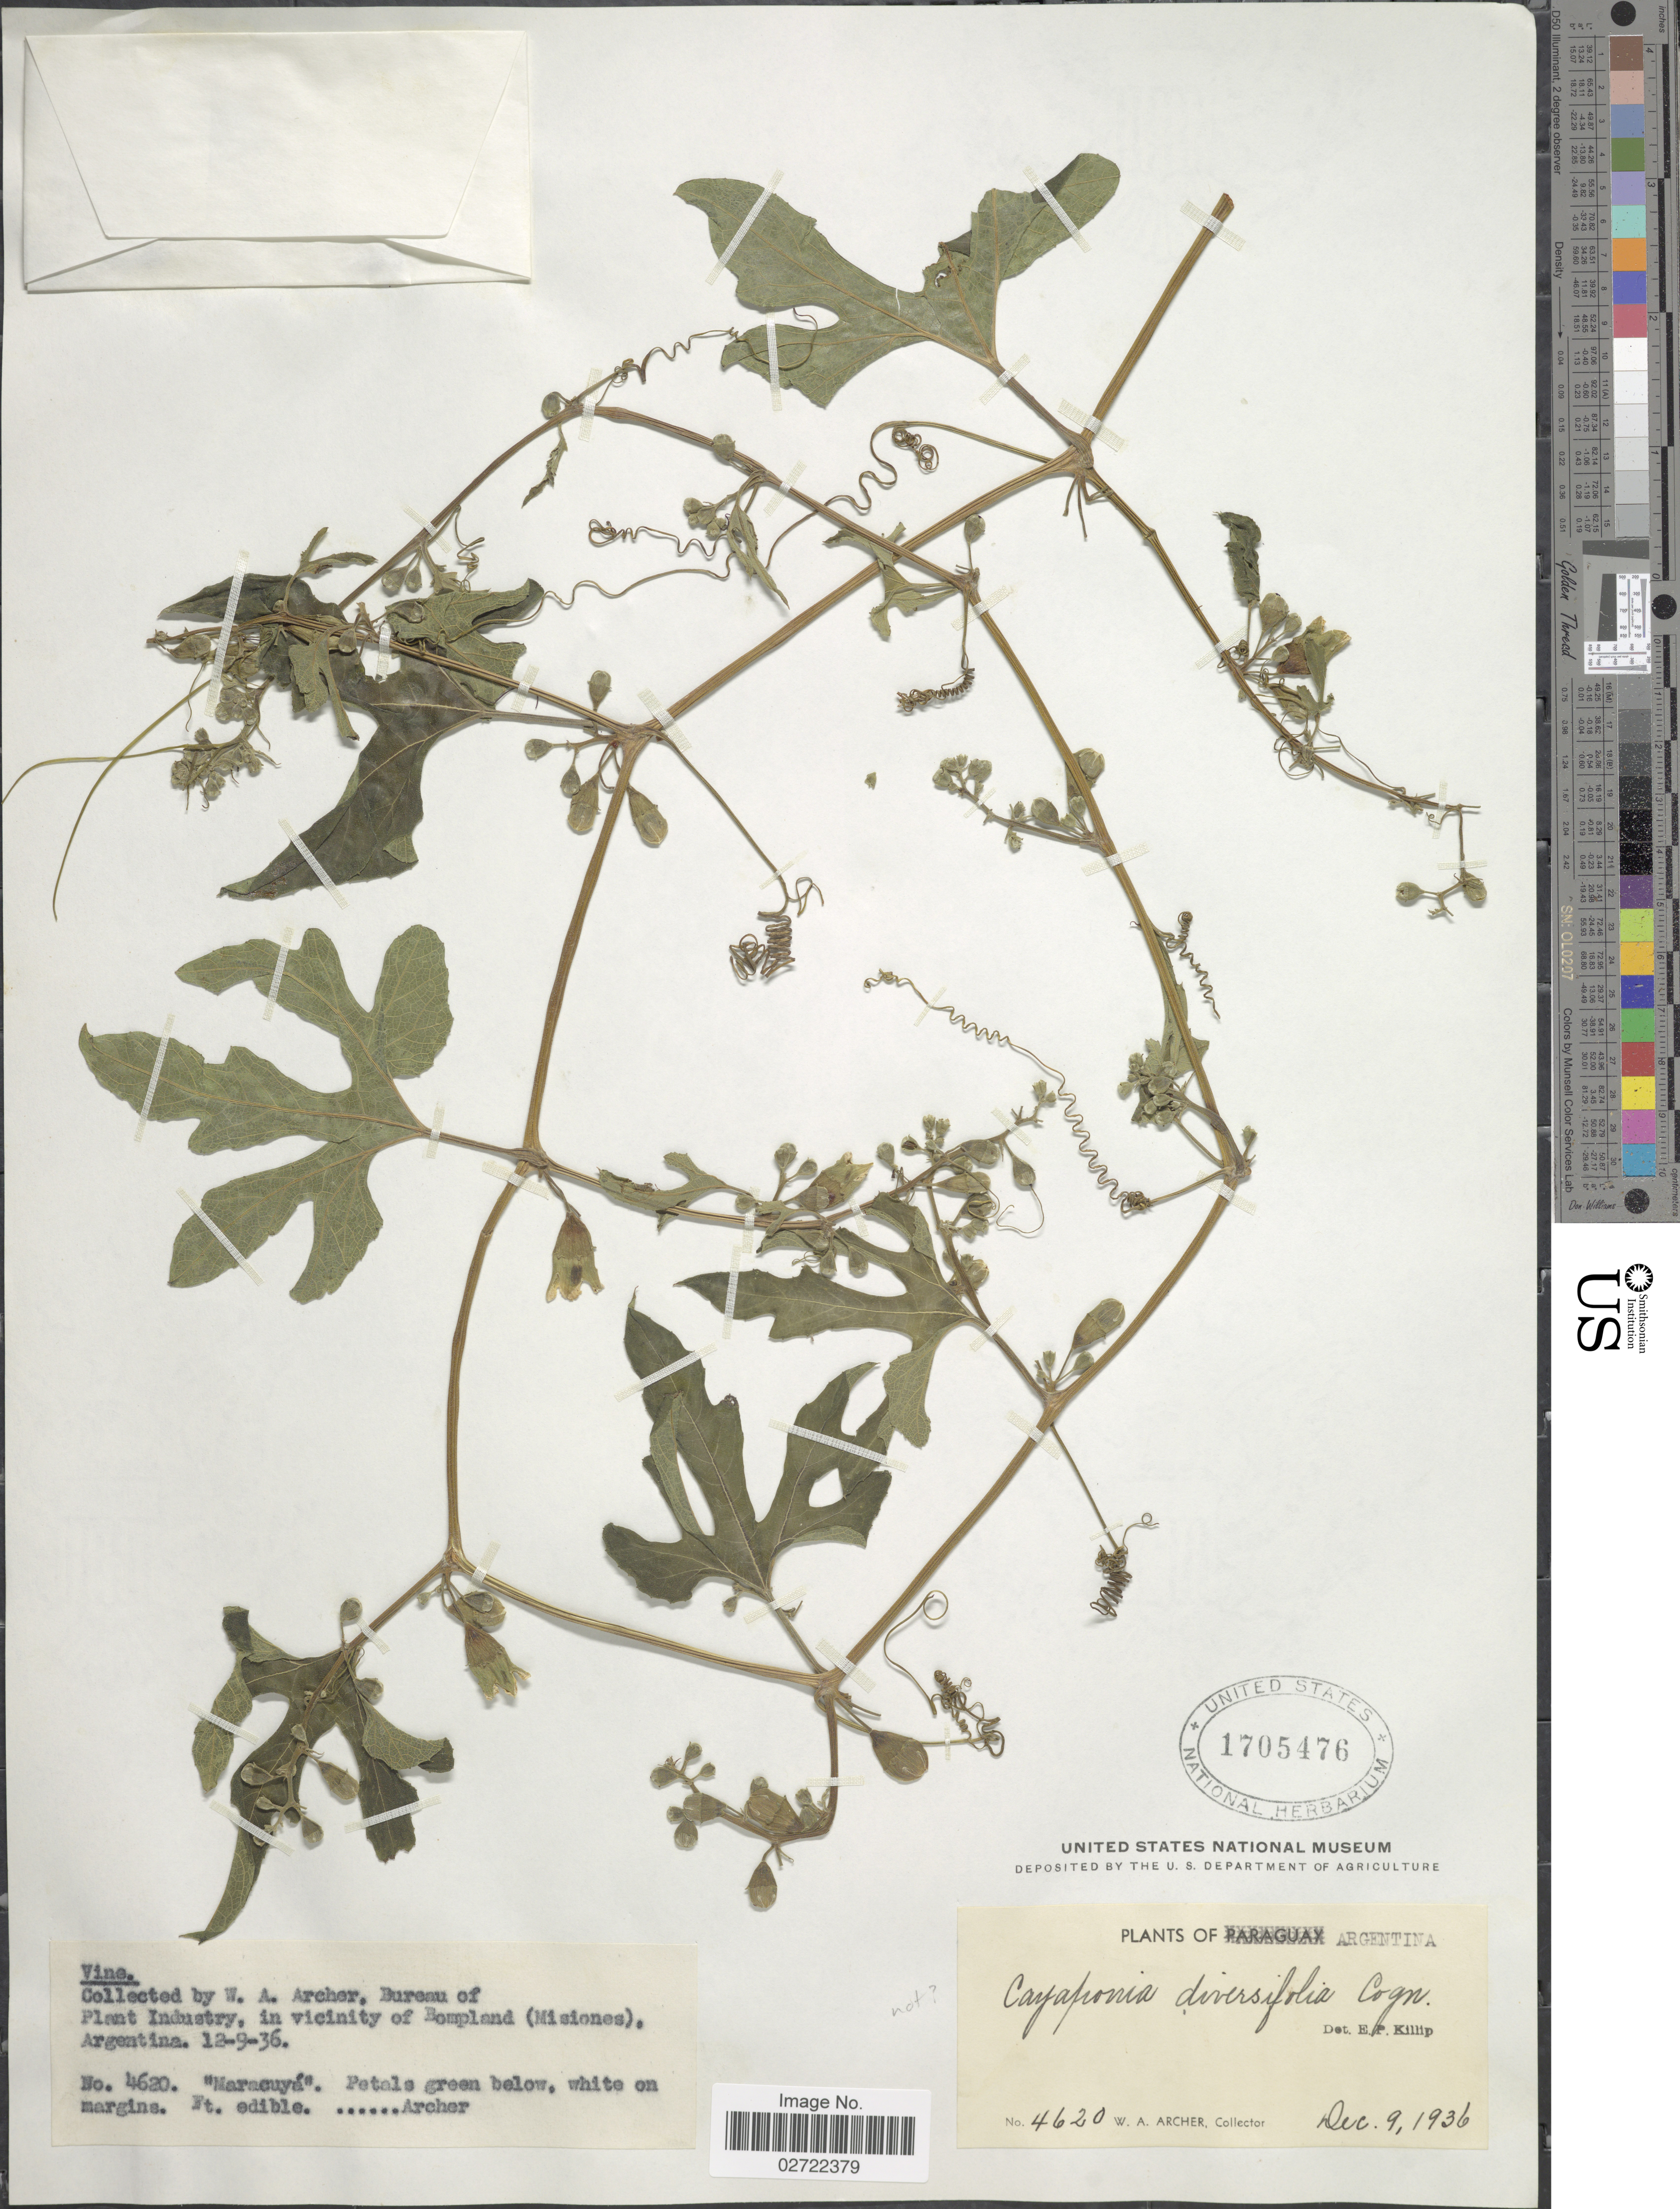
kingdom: Plantae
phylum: Tracheophyta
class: Magnoliopsida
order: Cucurbitales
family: Cucurbitaceae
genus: Cayaponia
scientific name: Cayaponia bonariensis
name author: (Mill.) Mart. Crov.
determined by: Nee, Michael H.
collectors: W. A. Archer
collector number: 4620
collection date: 1936-09-12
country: Argentina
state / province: Misiones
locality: Bureau of Plant Industry, in vicinity of Bompland.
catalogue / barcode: US 1705476